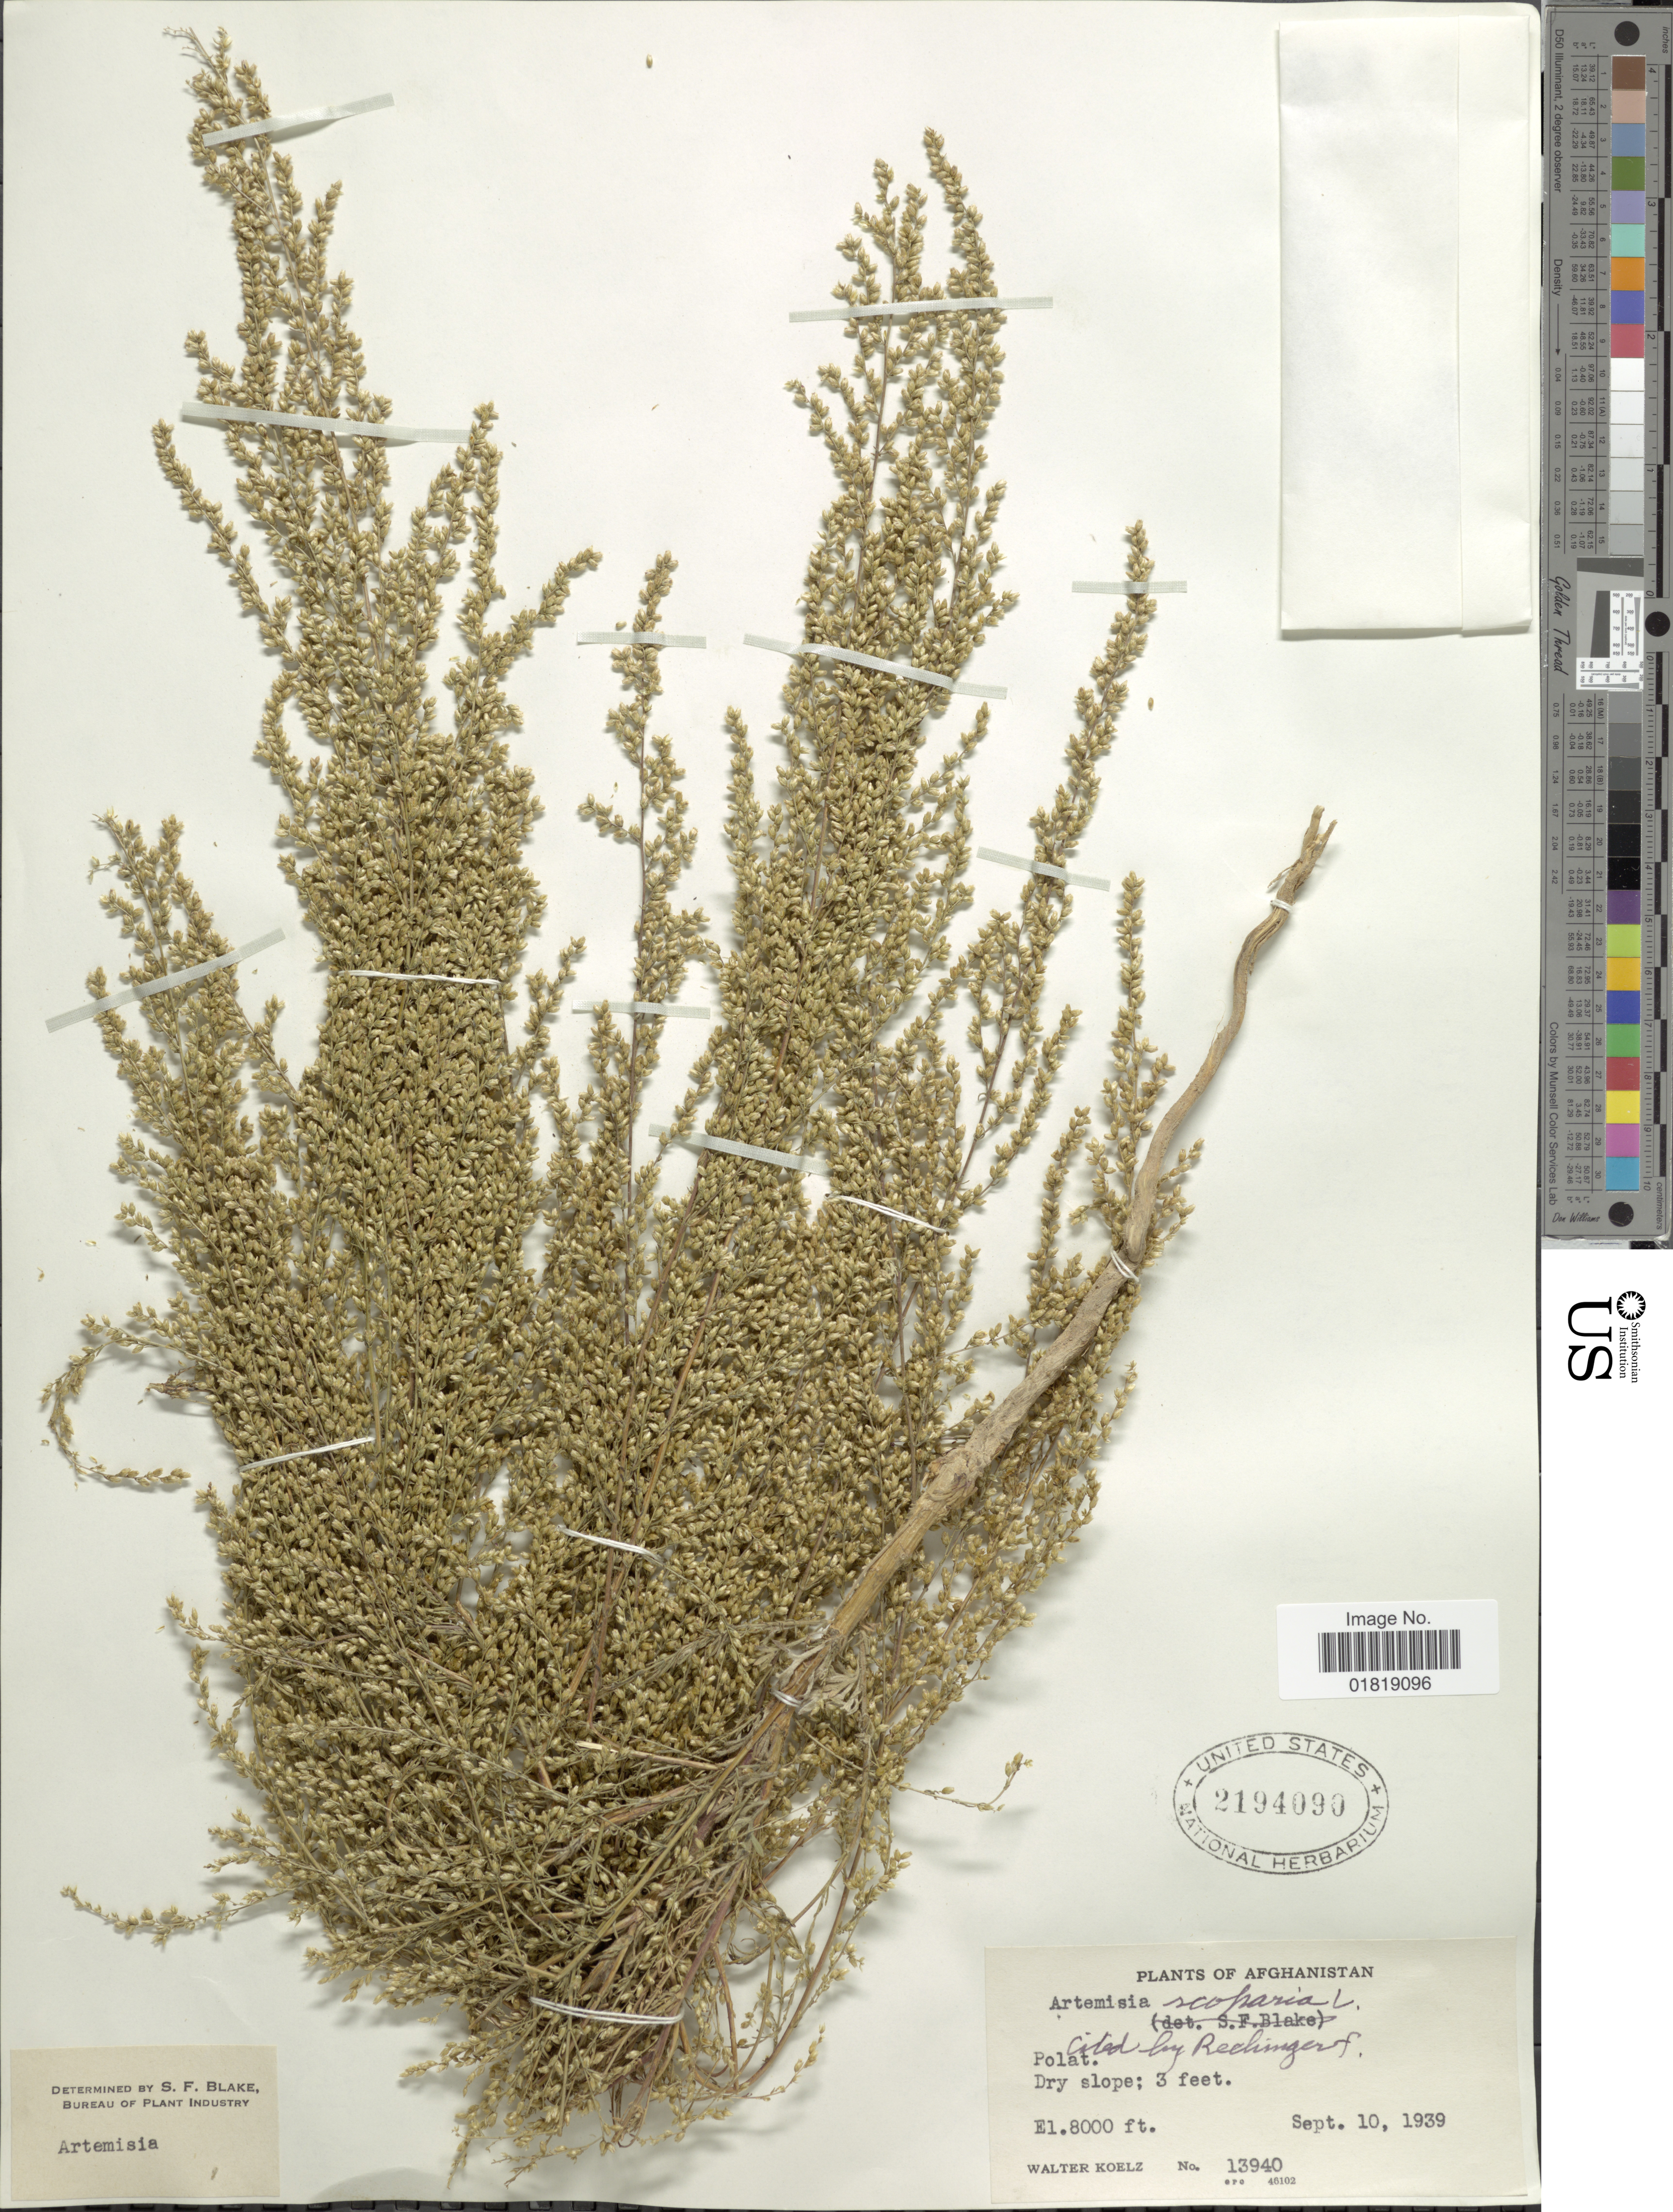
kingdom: Plantae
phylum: Tracheophyta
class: Magnoliopsida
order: Asterales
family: Asteraceae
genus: Artemisia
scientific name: Artemisia scoparia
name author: Waldst. & Kit.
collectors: W. N. Koelz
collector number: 13940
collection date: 1939-09-10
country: Afghanistan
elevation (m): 2438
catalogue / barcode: US 2194090